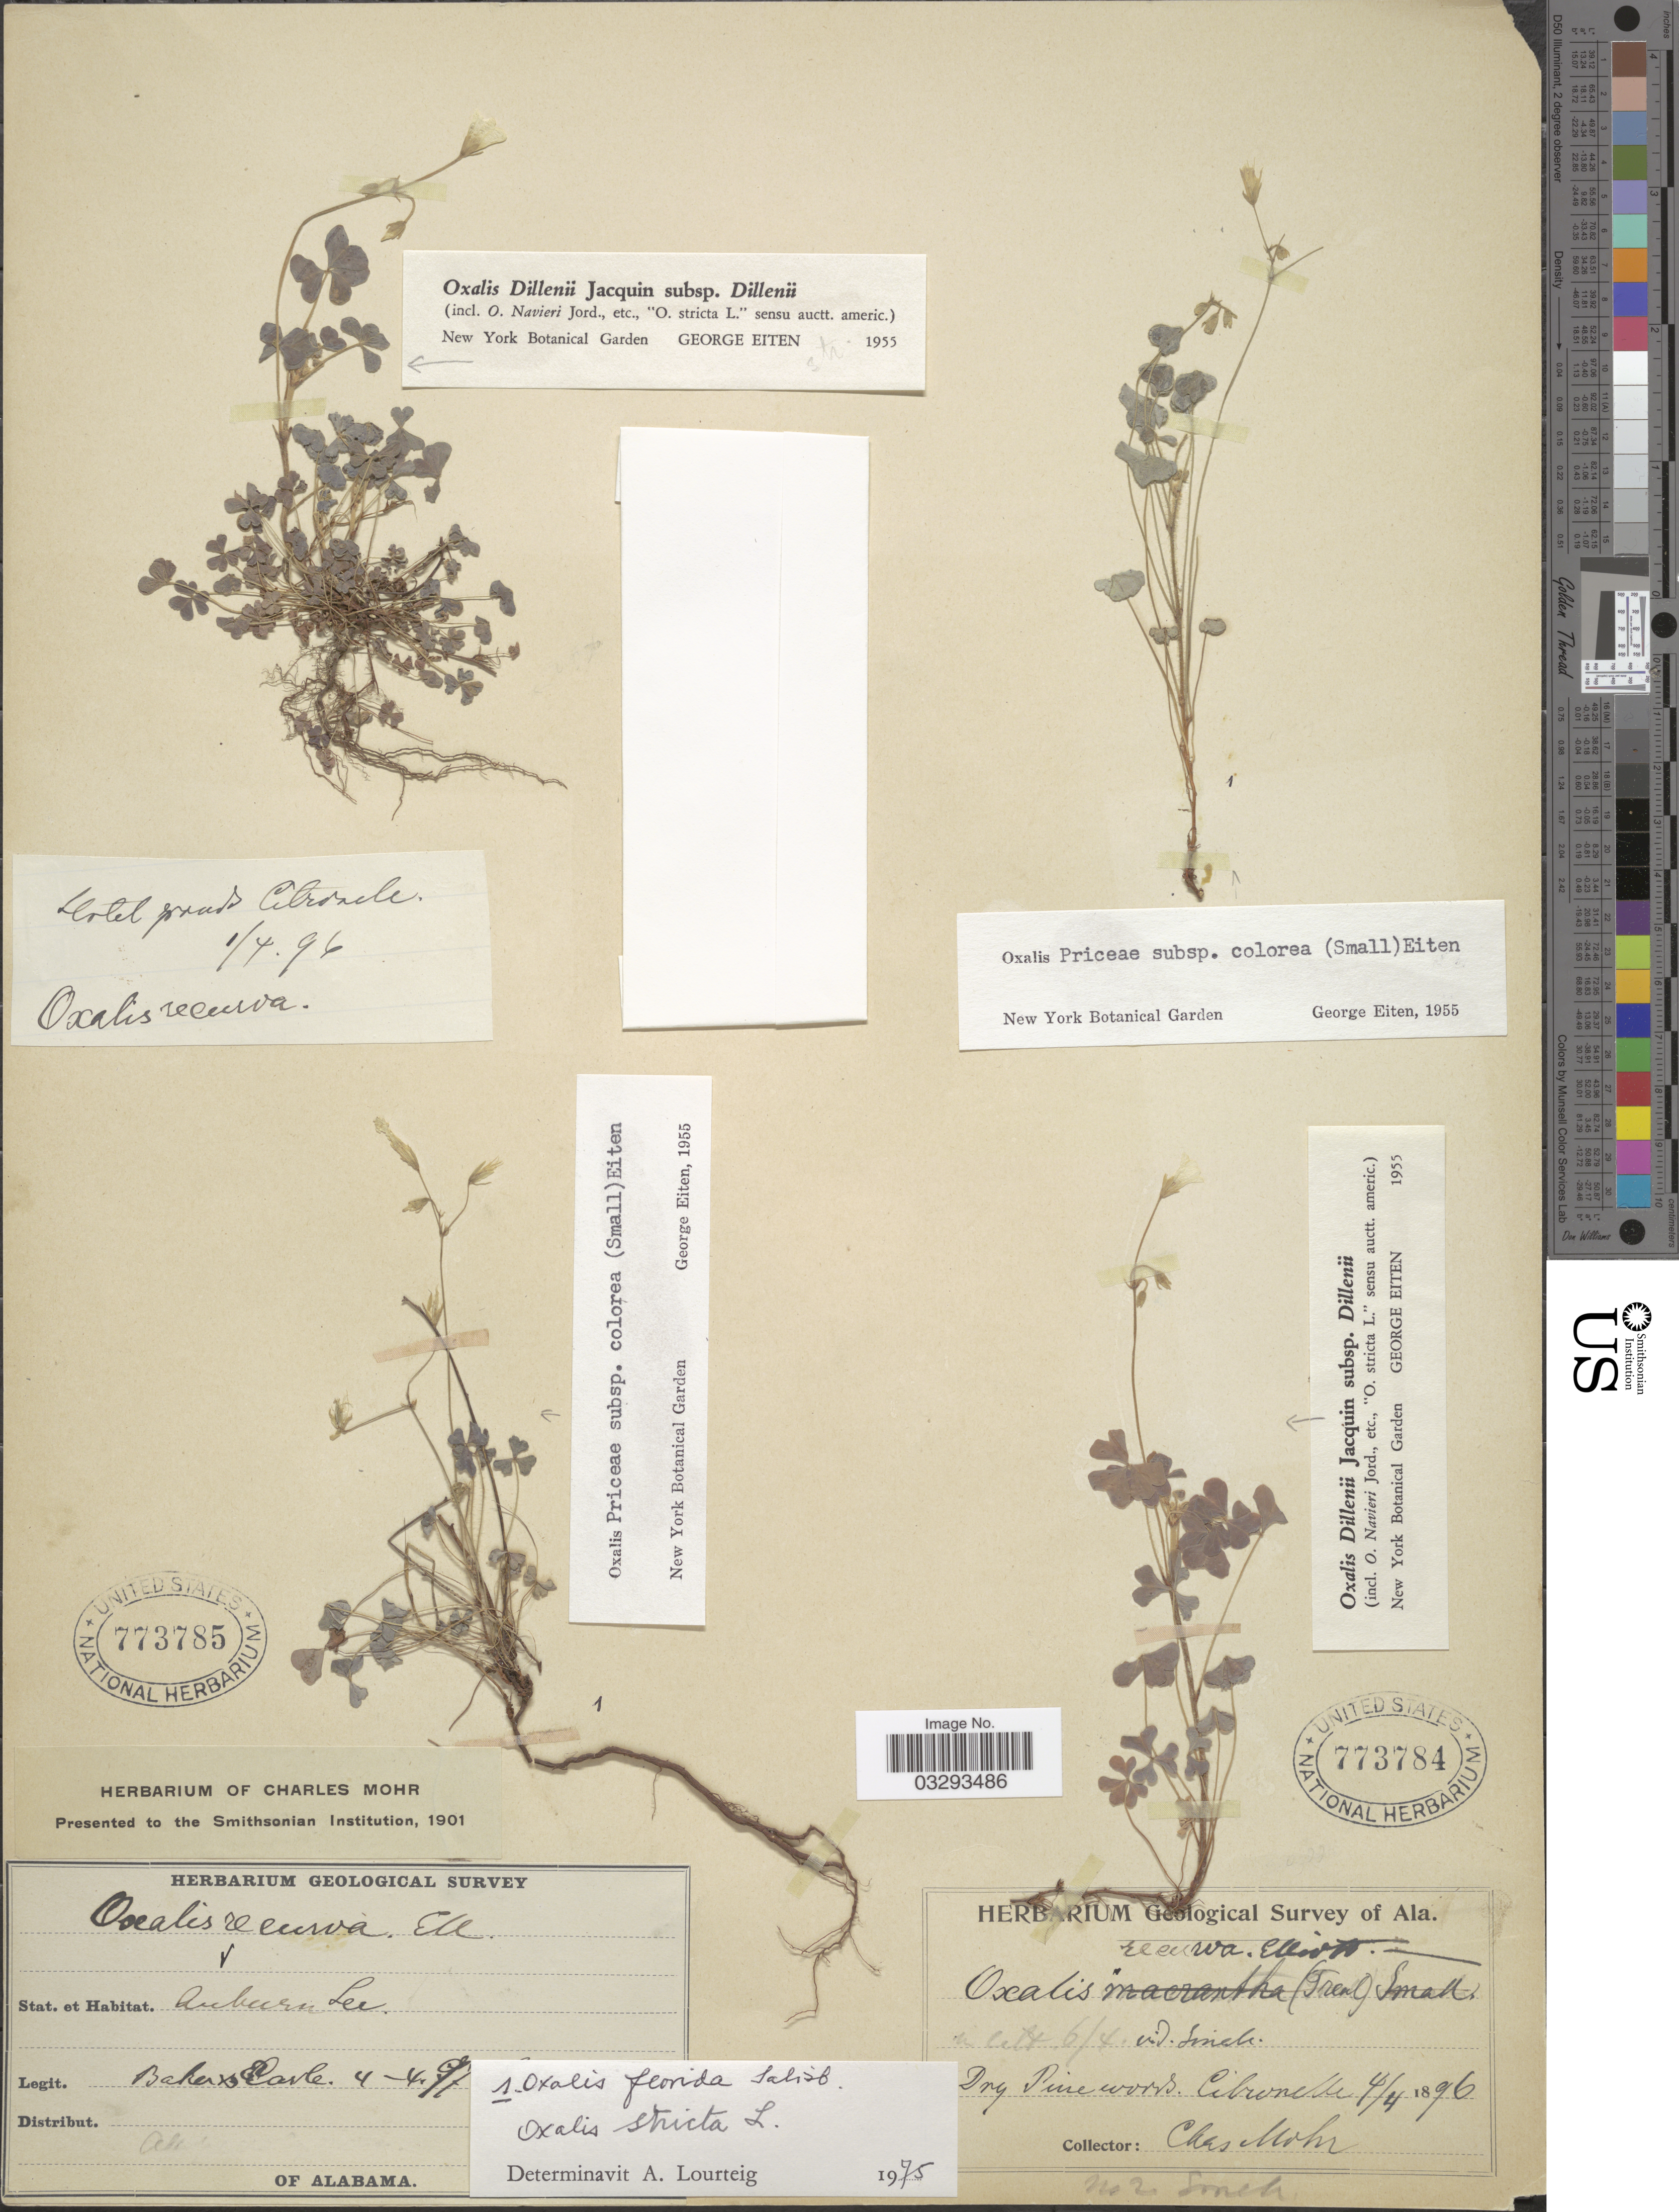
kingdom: Plantae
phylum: Tracheophyta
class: Magnoliopsida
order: Oxalidales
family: Oxalidaceae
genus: Oxalis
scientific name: Oxalis florida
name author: Salisb.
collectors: -- Baker & -. Earle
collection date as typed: Transcribed d/m/y: 4/4/97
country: United States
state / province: Alabama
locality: Auburn Lee.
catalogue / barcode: US 773785